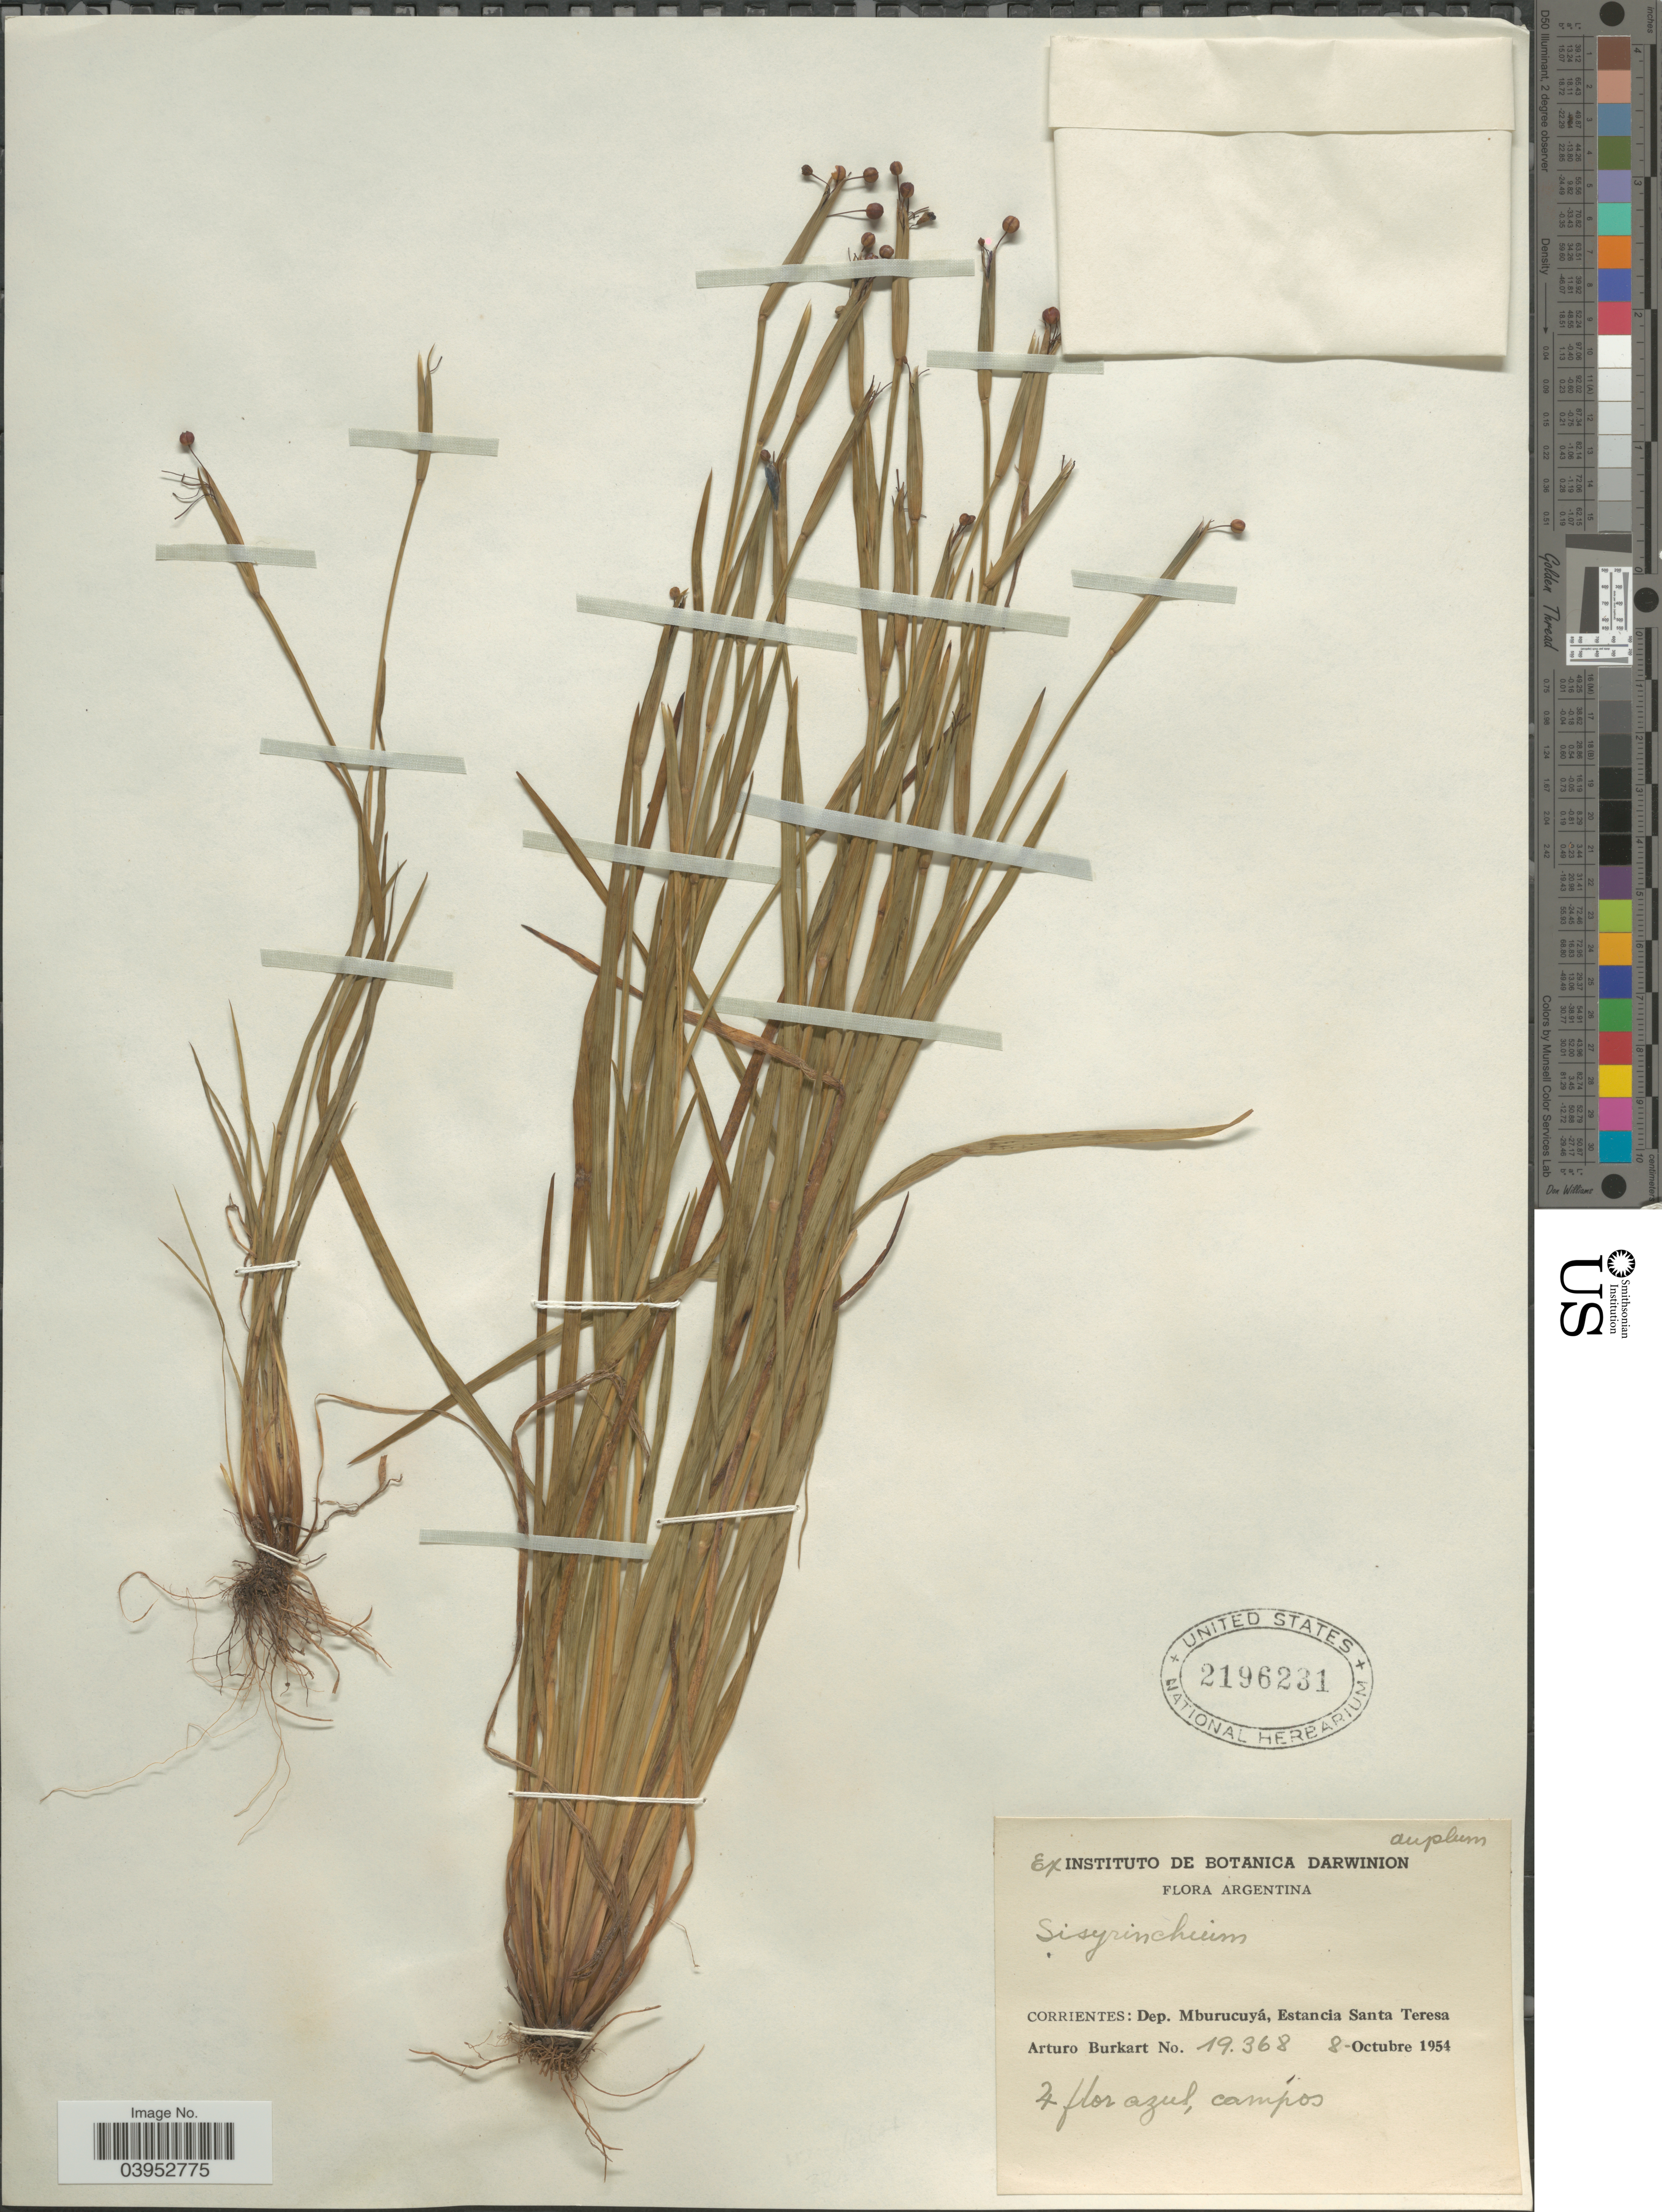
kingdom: Plantae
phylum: Tracheophyta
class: Liliopsida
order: Asparagales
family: Iridaceae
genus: Sisyrinchium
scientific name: Sisyrinchium sp.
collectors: A. E. Burkart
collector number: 19368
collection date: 1954-10-08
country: Argentina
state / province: Corrientes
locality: Dep. Mburucuyá, Estancia Santa Teresa.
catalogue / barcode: US 2196231